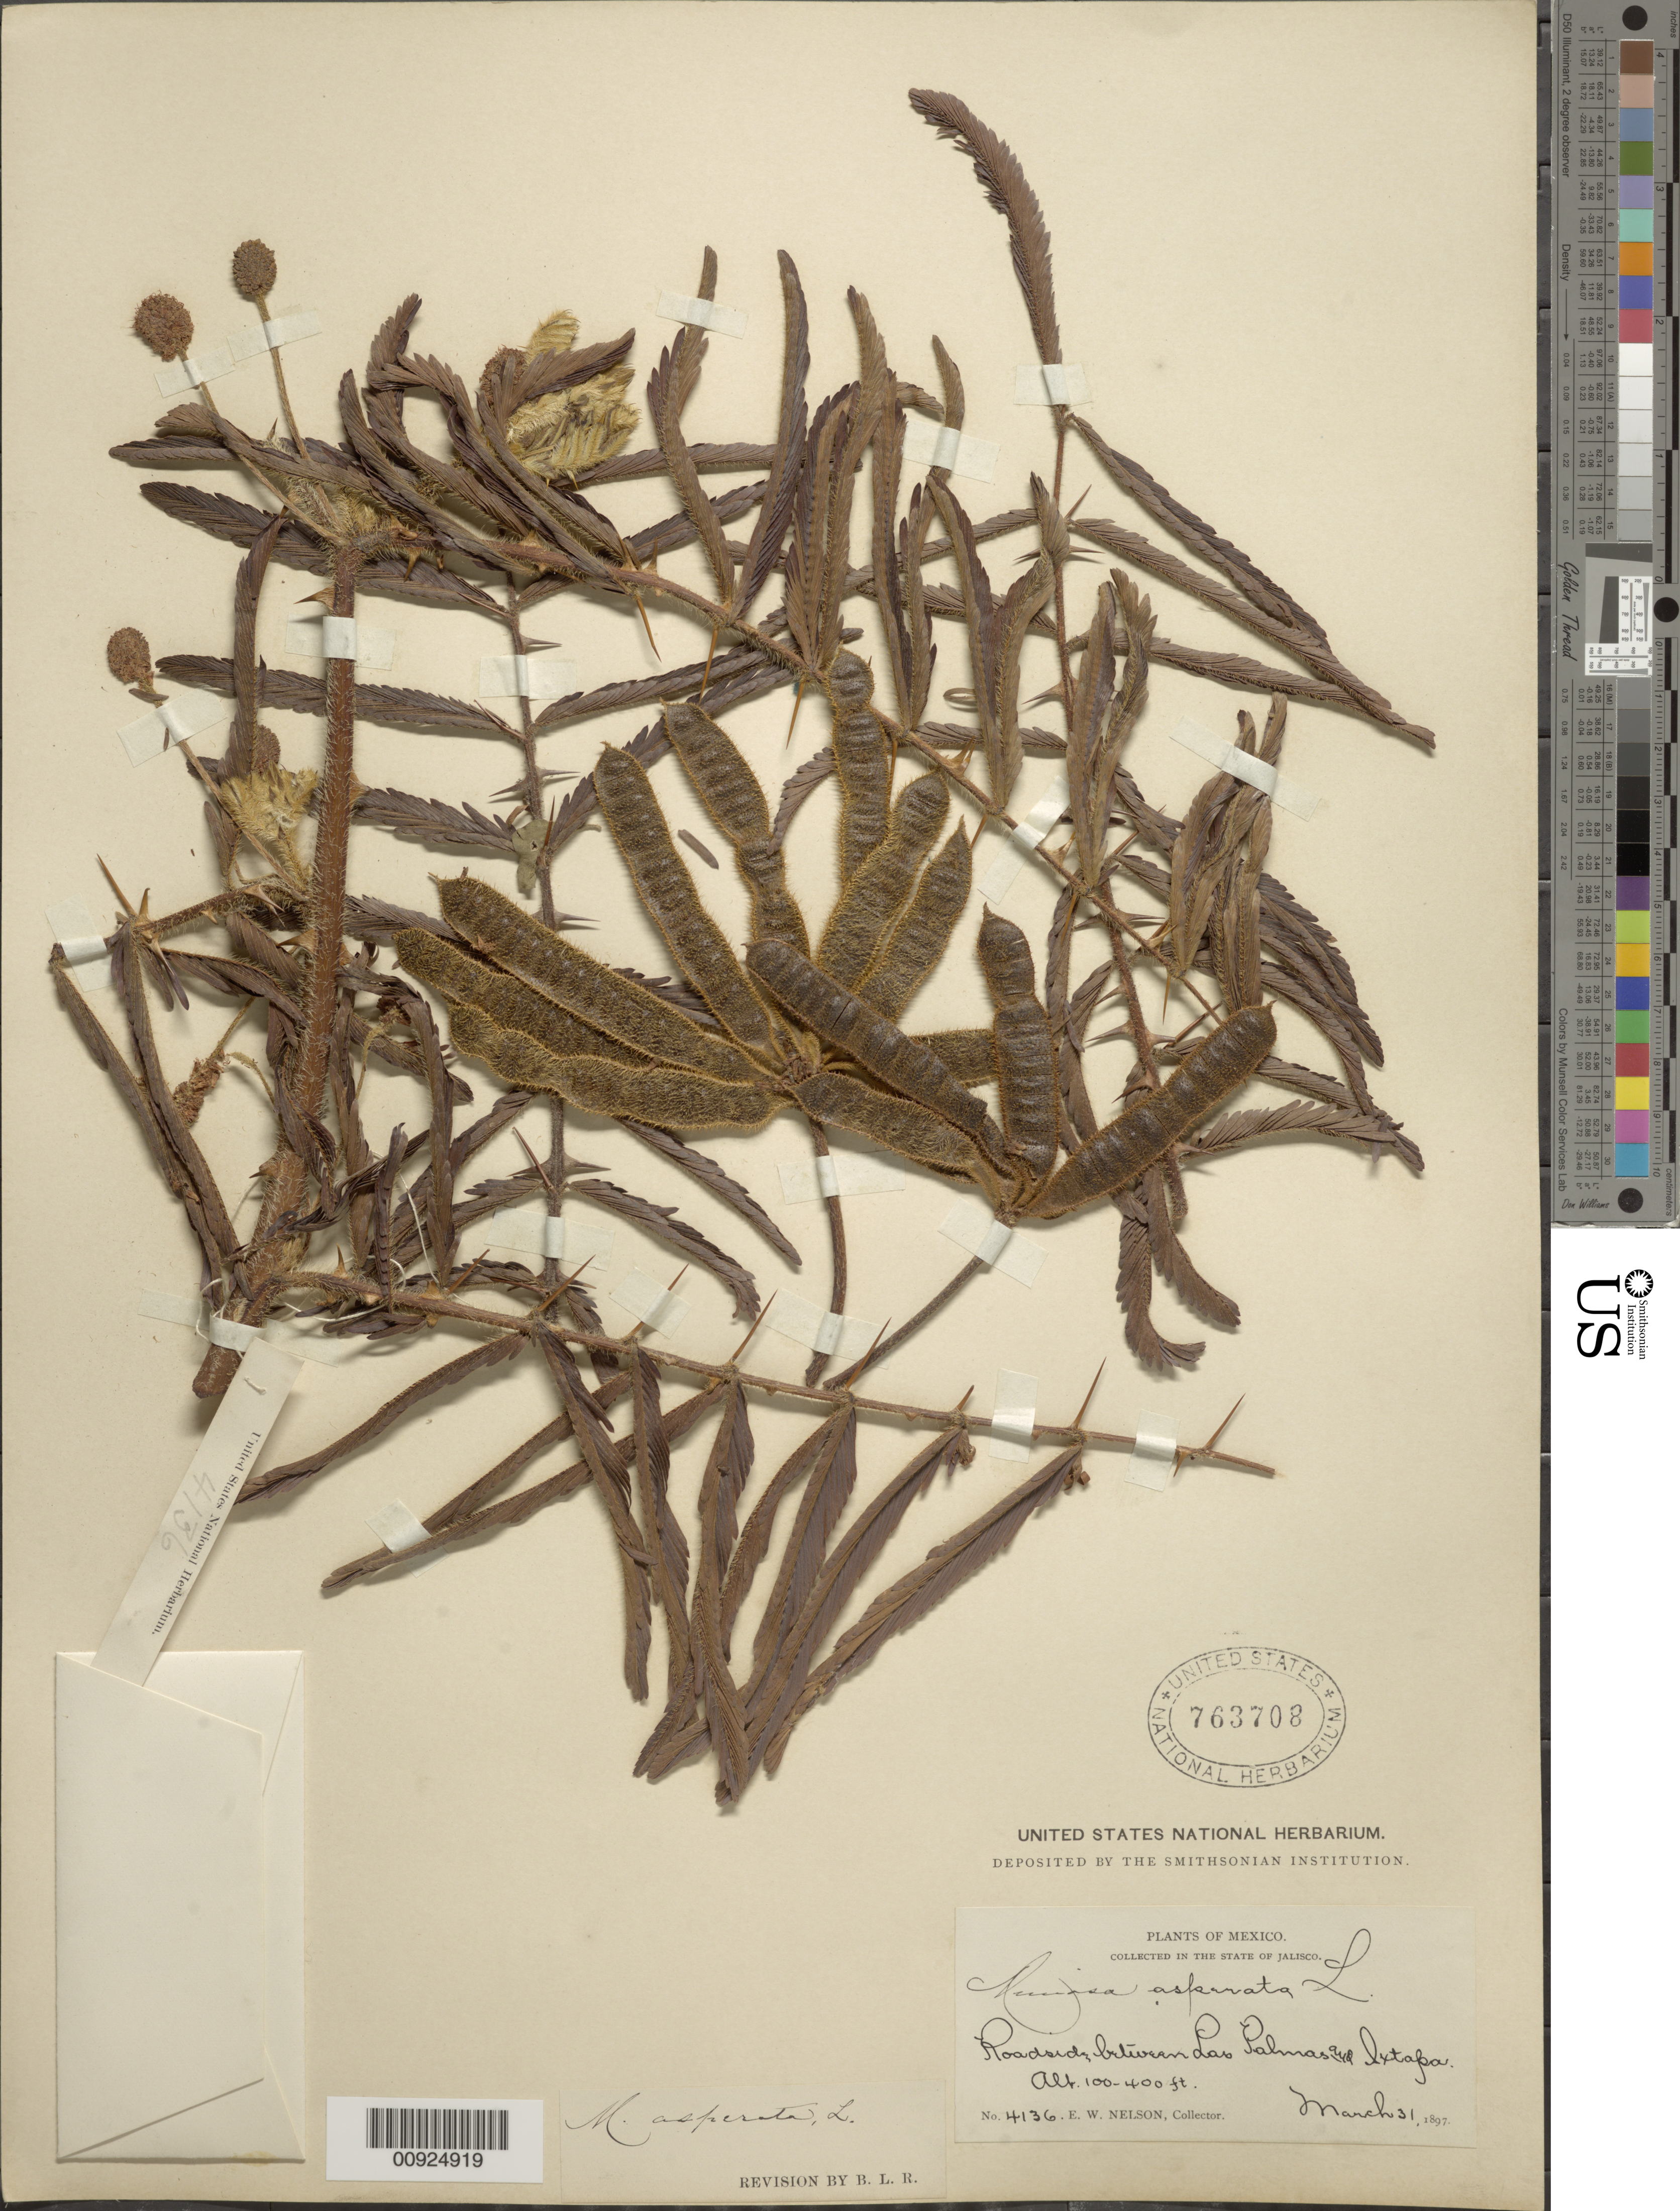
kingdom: Plantae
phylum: Tracheophyta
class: Magnoliopsida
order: Fabales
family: Fabaceae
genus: Mimosa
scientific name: Mimosa pigra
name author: L.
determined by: Strong, Mark T., (BOT), Smithsonian Institution - National Museum of Natural History (UNITED STATES)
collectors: E. W. Nelson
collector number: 4136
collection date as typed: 31 Mar 1897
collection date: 1897-03-31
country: Mexico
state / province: Jalisco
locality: Roadside between Las Palmas and Ixtapa.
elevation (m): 30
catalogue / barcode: US 763708